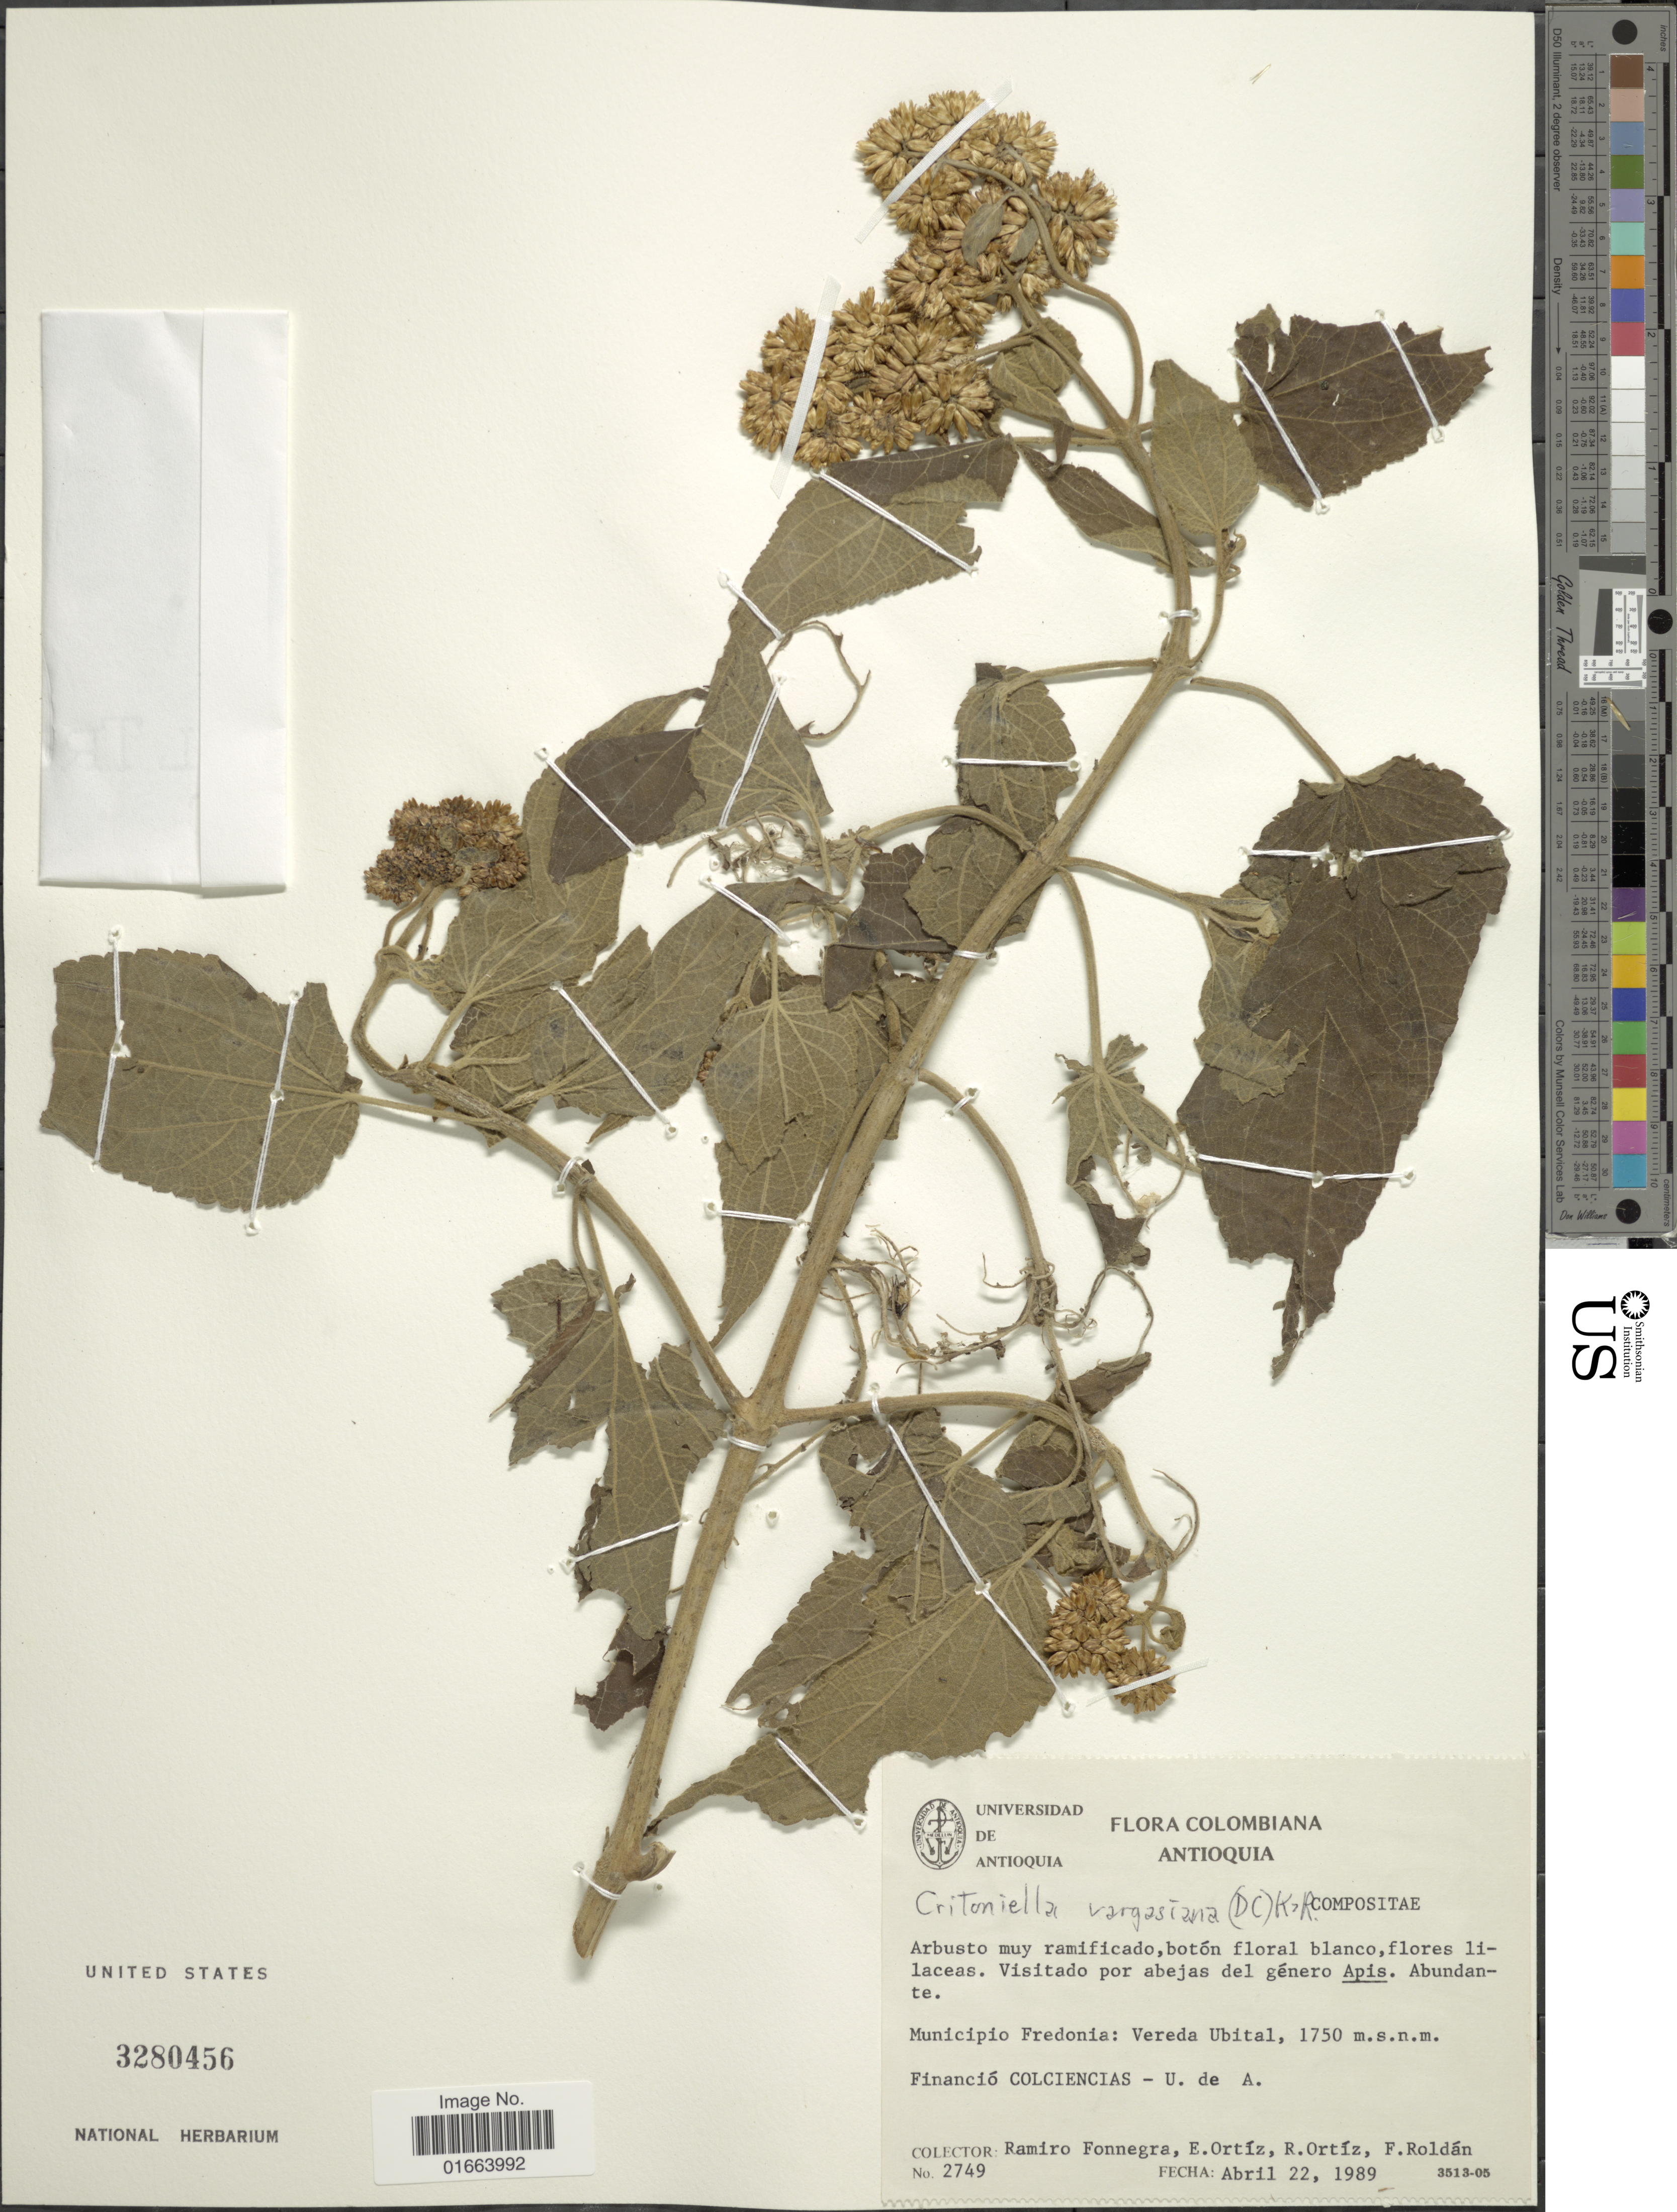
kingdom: Plantae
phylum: Tracheophyta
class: Magnoliopsida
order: Asterales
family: Asteraceae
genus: Critoniella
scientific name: Critoniella vargasiana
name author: (DC.) R.M. King & H. Rob.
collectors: R. Fonnegra G., E. Ortíz, R. Ortíz & F. J. Roldán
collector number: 2749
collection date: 1989-04-22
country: Colombia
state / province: Antioquia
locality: Municipio Fredonia: Vereda Ubital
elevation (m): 1750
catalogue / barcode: US 3280456